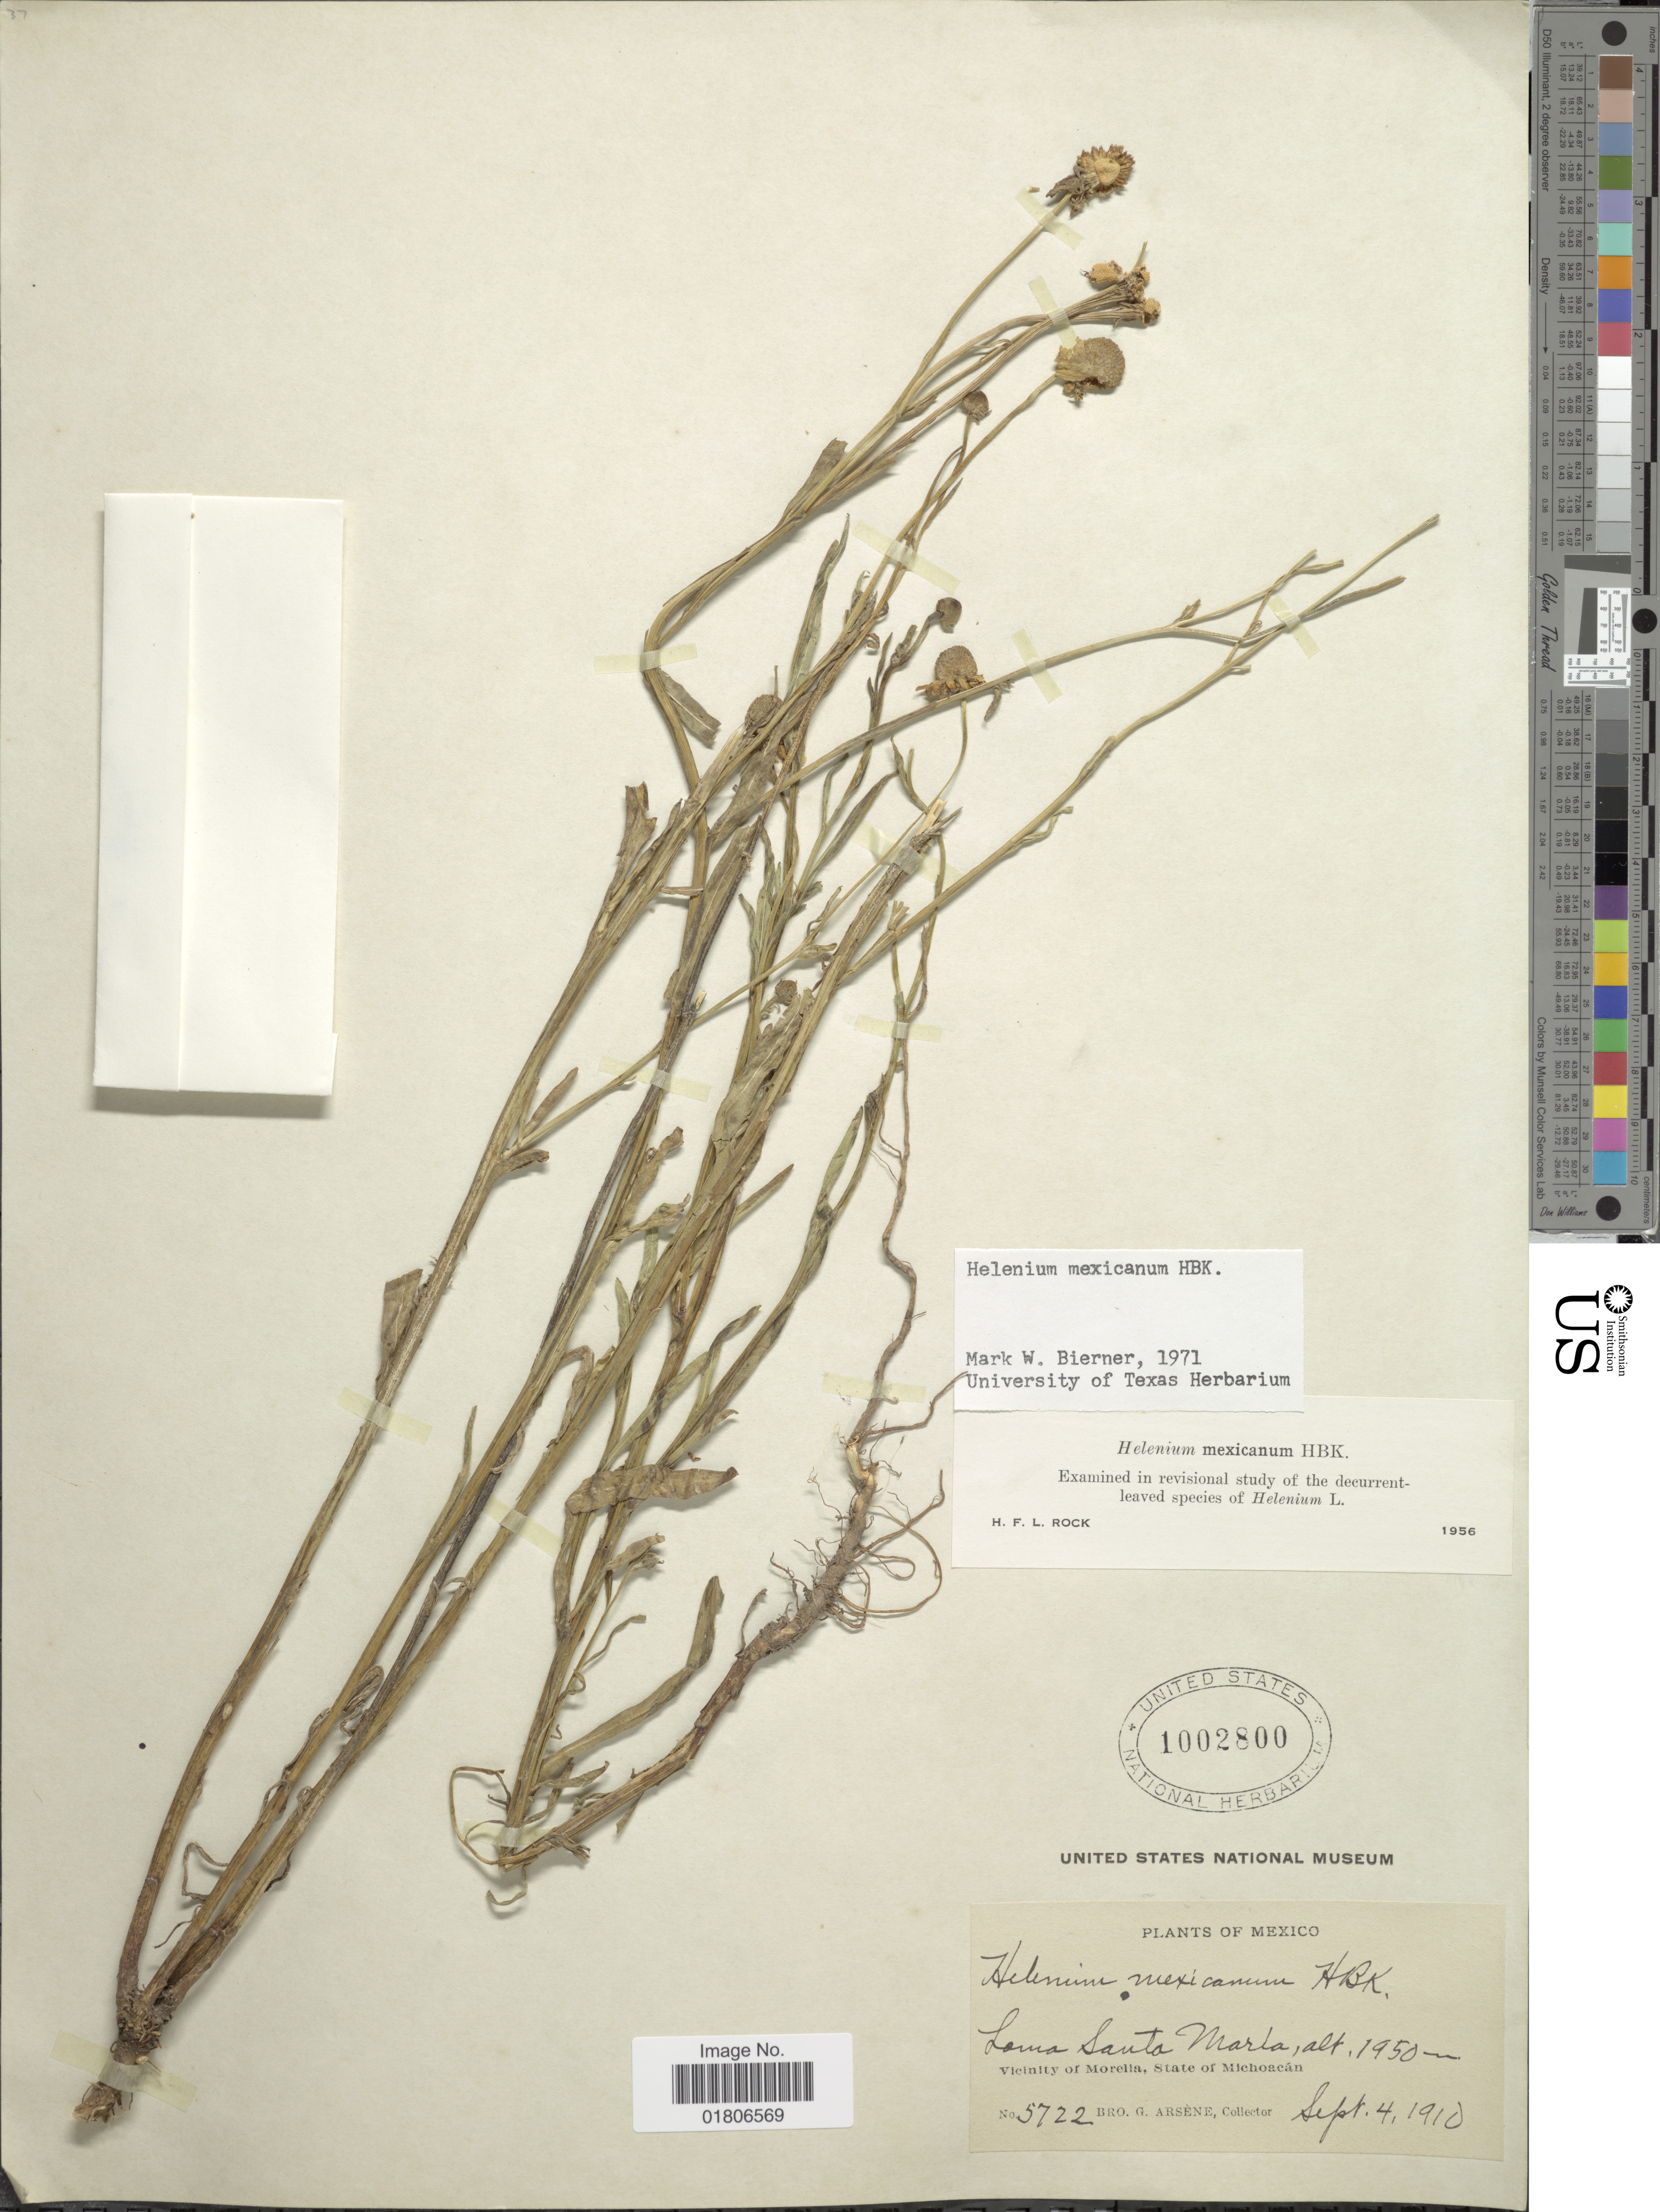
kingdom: Plantae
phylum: Tracheophyta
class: Magnoliopsida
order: Asterales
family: Asteraceae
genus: Helenium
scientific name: Helenium mexicanum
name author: Kunth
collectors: Bro. G. Arsène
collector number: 5722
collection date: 1910-09-04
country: Mexico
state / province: Michoacán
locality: Loma Santa Marta. Vicinity of Morelia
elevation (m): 1950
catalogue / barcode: US 1002800